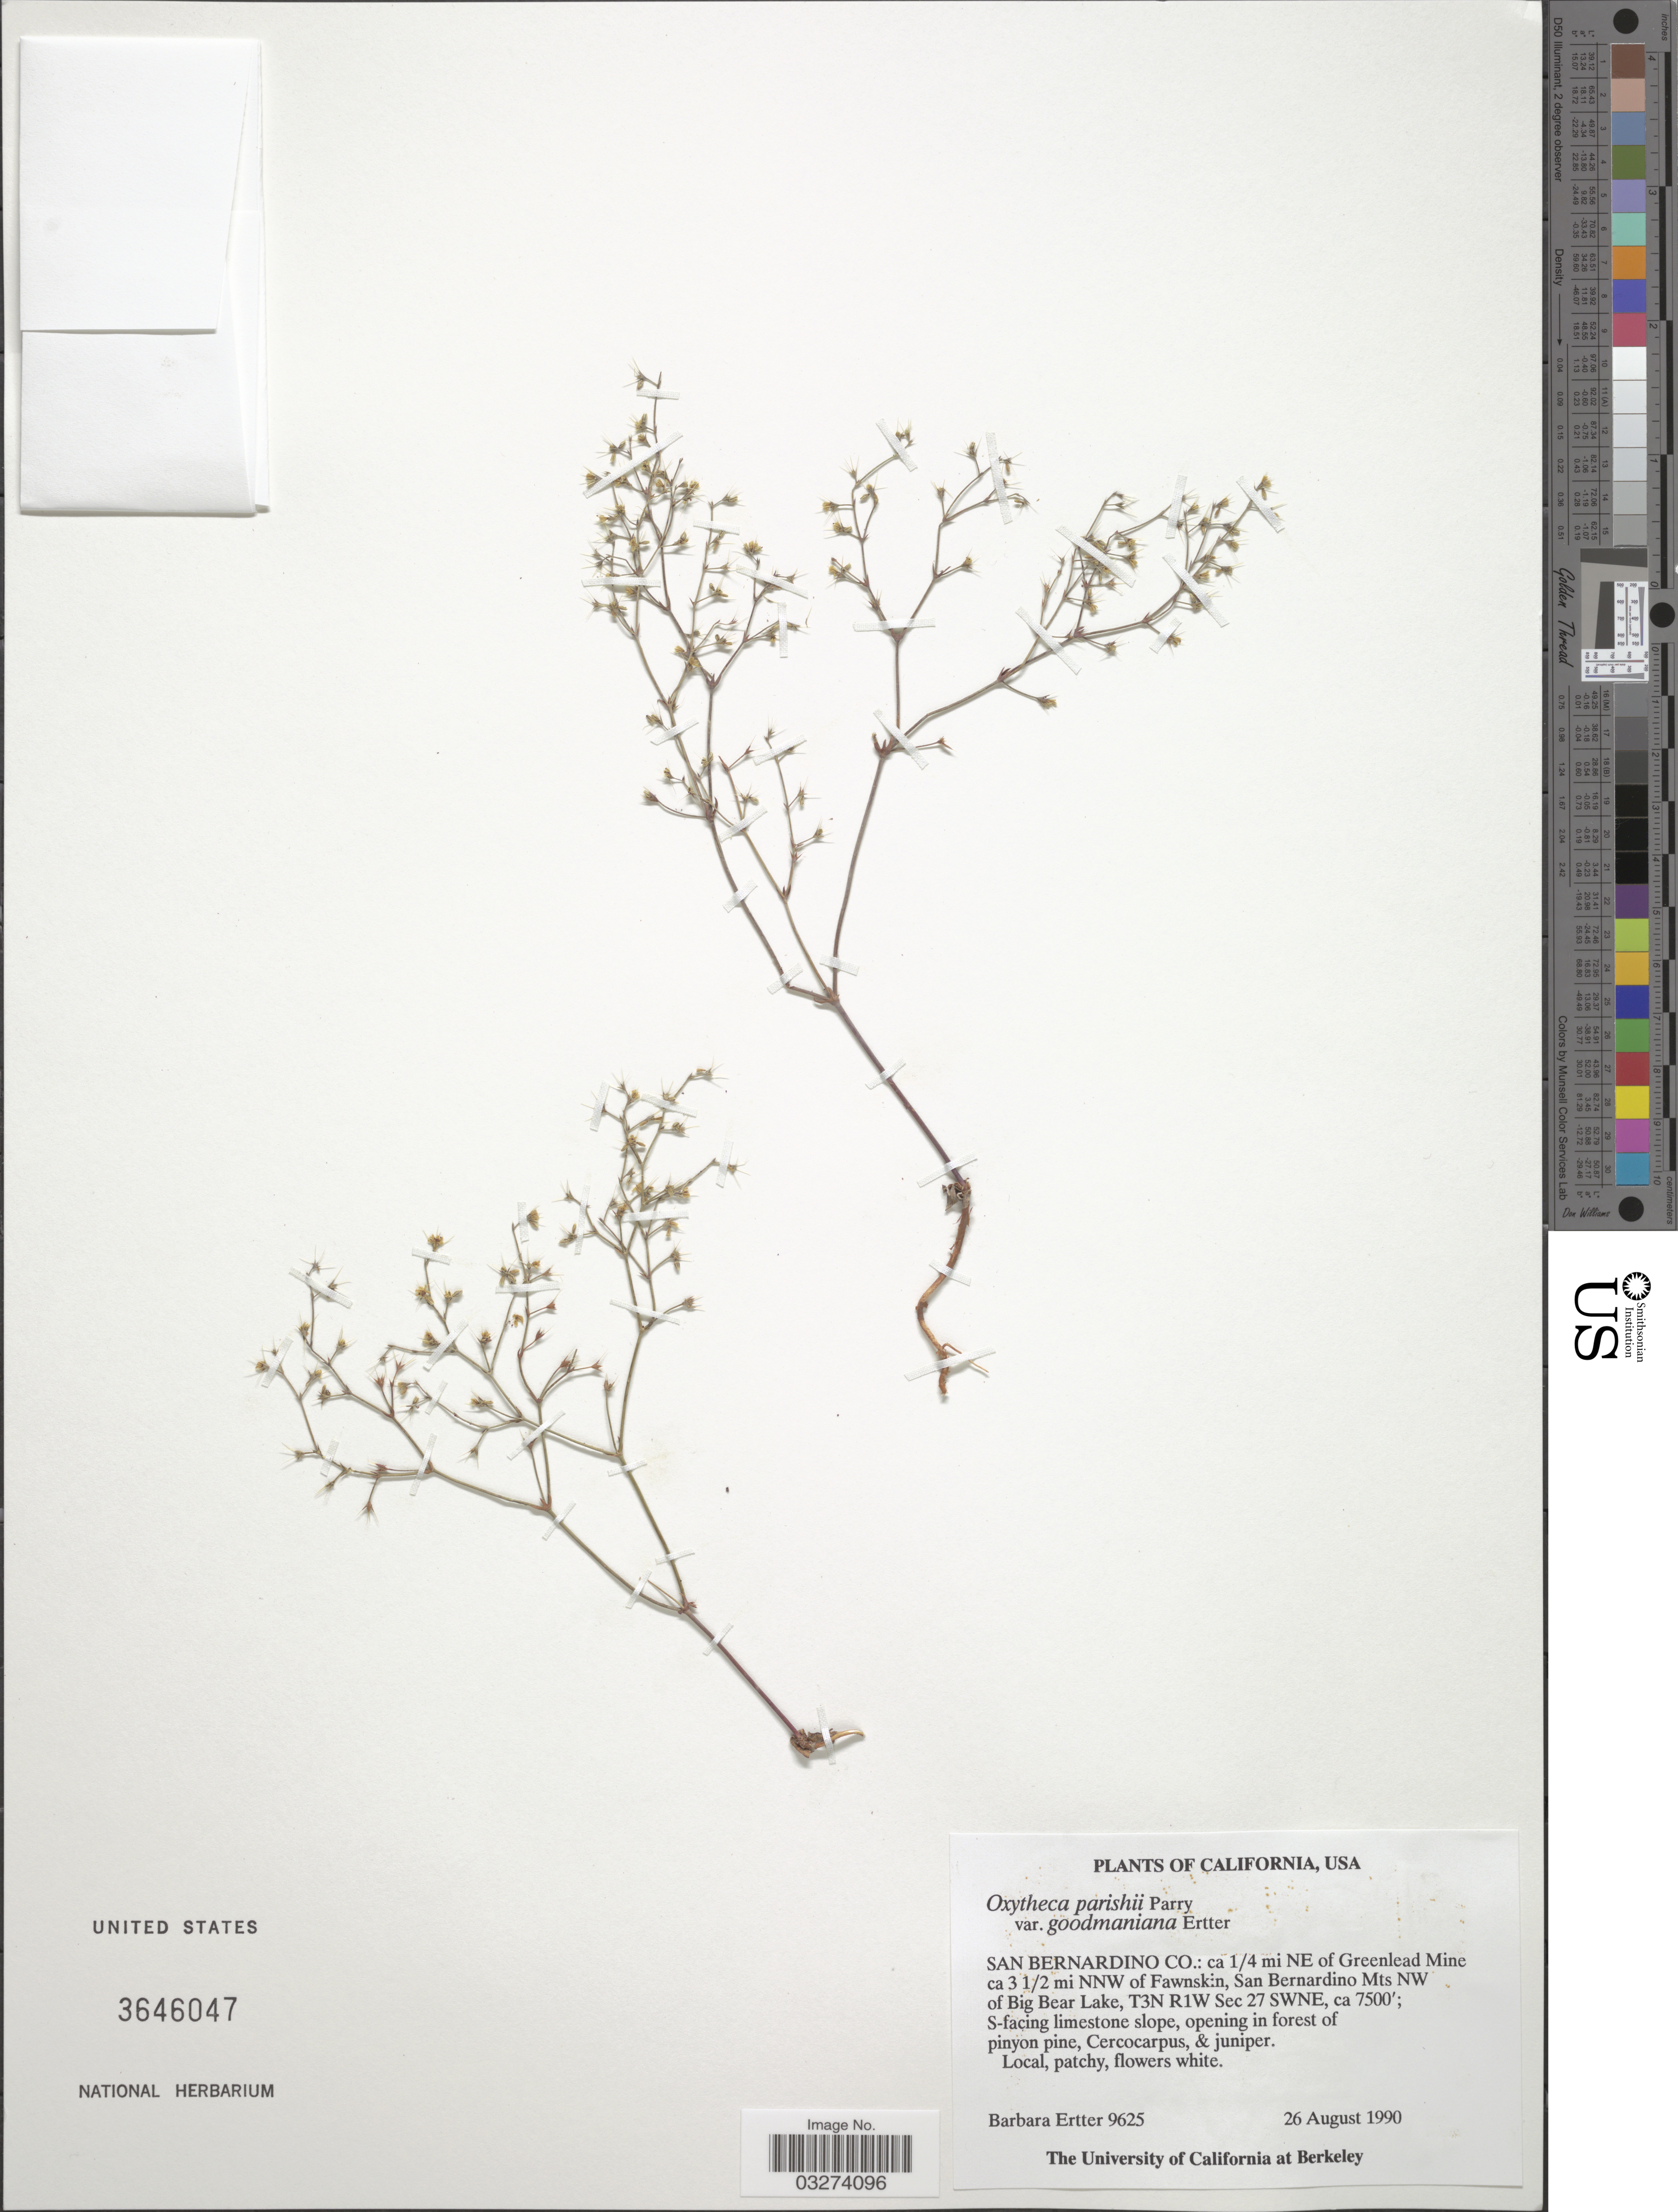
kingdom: Plantae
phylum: Tracheophyta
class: Magnoliopsida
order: Caryophyllales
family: Polygonaceae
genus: Acanthoscyphus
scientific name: Acanthoscyphus parishii var. goodmaniana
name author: (Ertter) Reveal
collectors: B. Ertter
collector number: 9625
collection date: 1990-08-26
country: United States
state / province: California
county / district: San Bernardino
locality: San Bernardino Co.: ca ¼ mi NE of Greenlead Mine ca 3½ mi NNW of Fawnskin, San Bernardino Mts NW of Big Bear Lake, T3N R1W Sec 27 SWNE.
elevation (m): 2286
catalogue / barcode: US 3646047